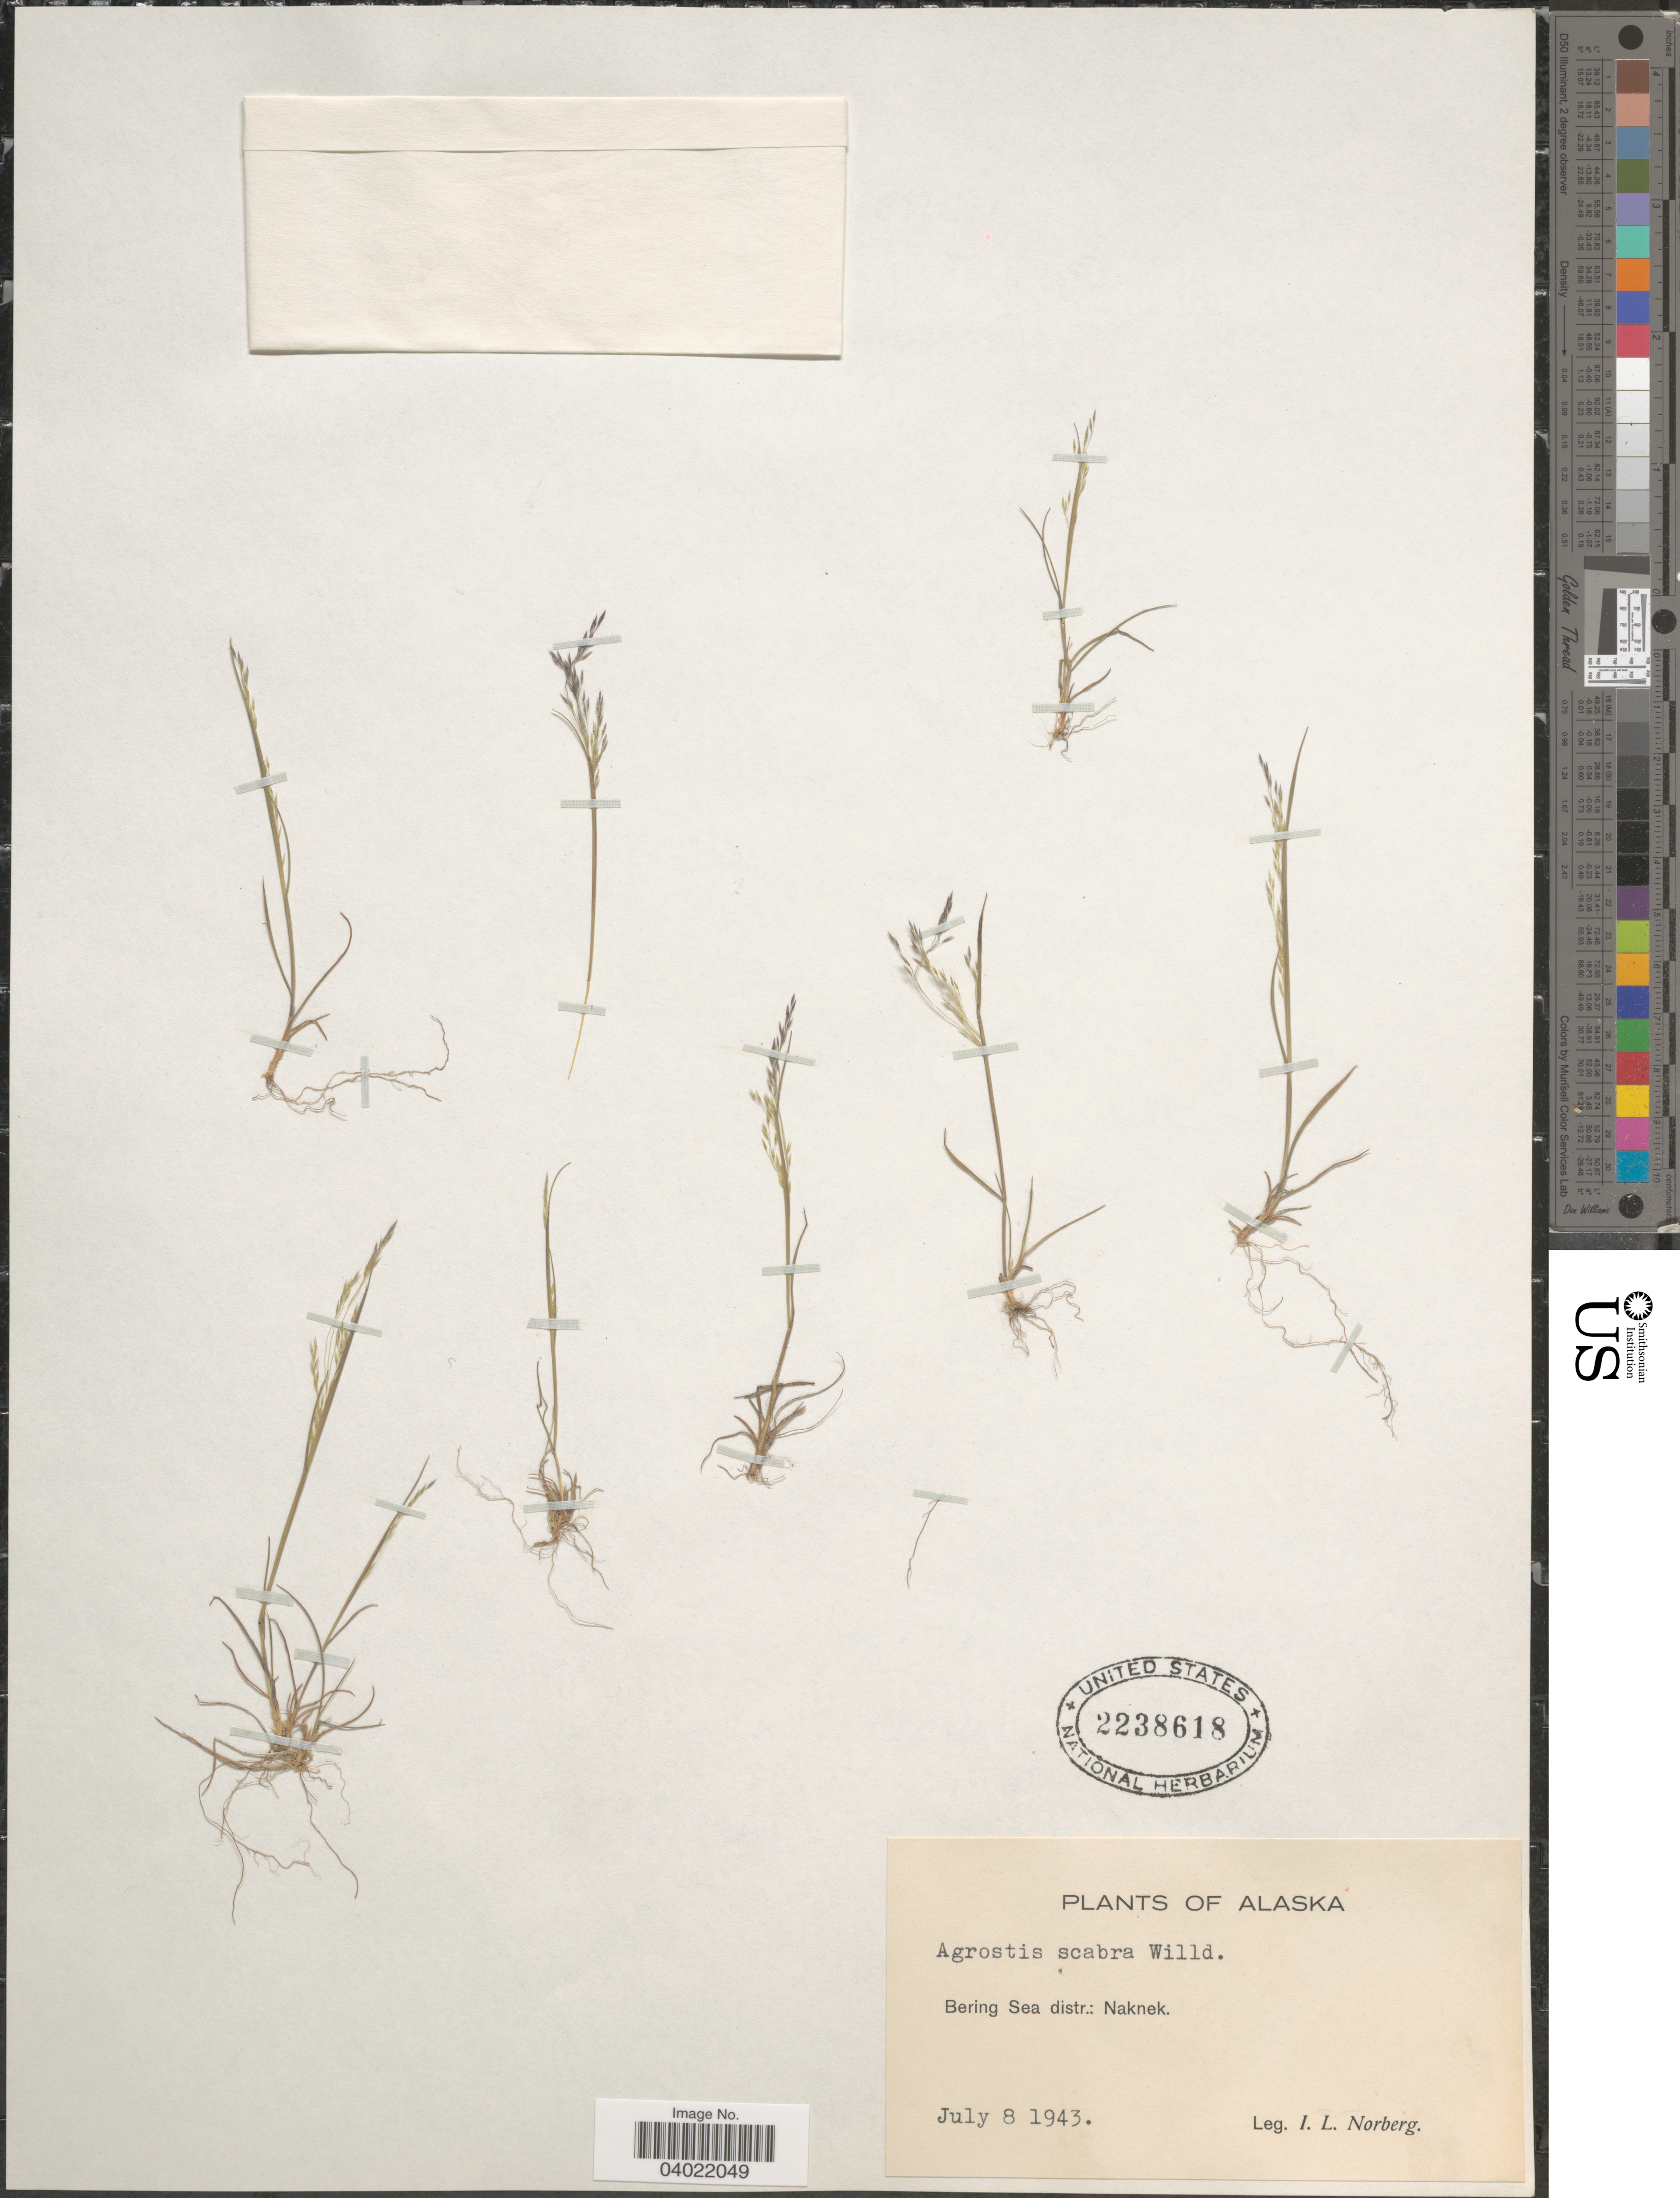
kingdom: Plantae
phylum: Tracheophyta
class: Liliopsida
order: Poales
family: Poaceae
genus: Agrostis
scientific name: Agrostis scabra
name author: Willd.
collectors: I. Norberg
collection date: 1943-07-08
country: United States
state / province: Alaska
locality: Bering Sea distr.: Naknek.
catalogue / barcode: US 2238618